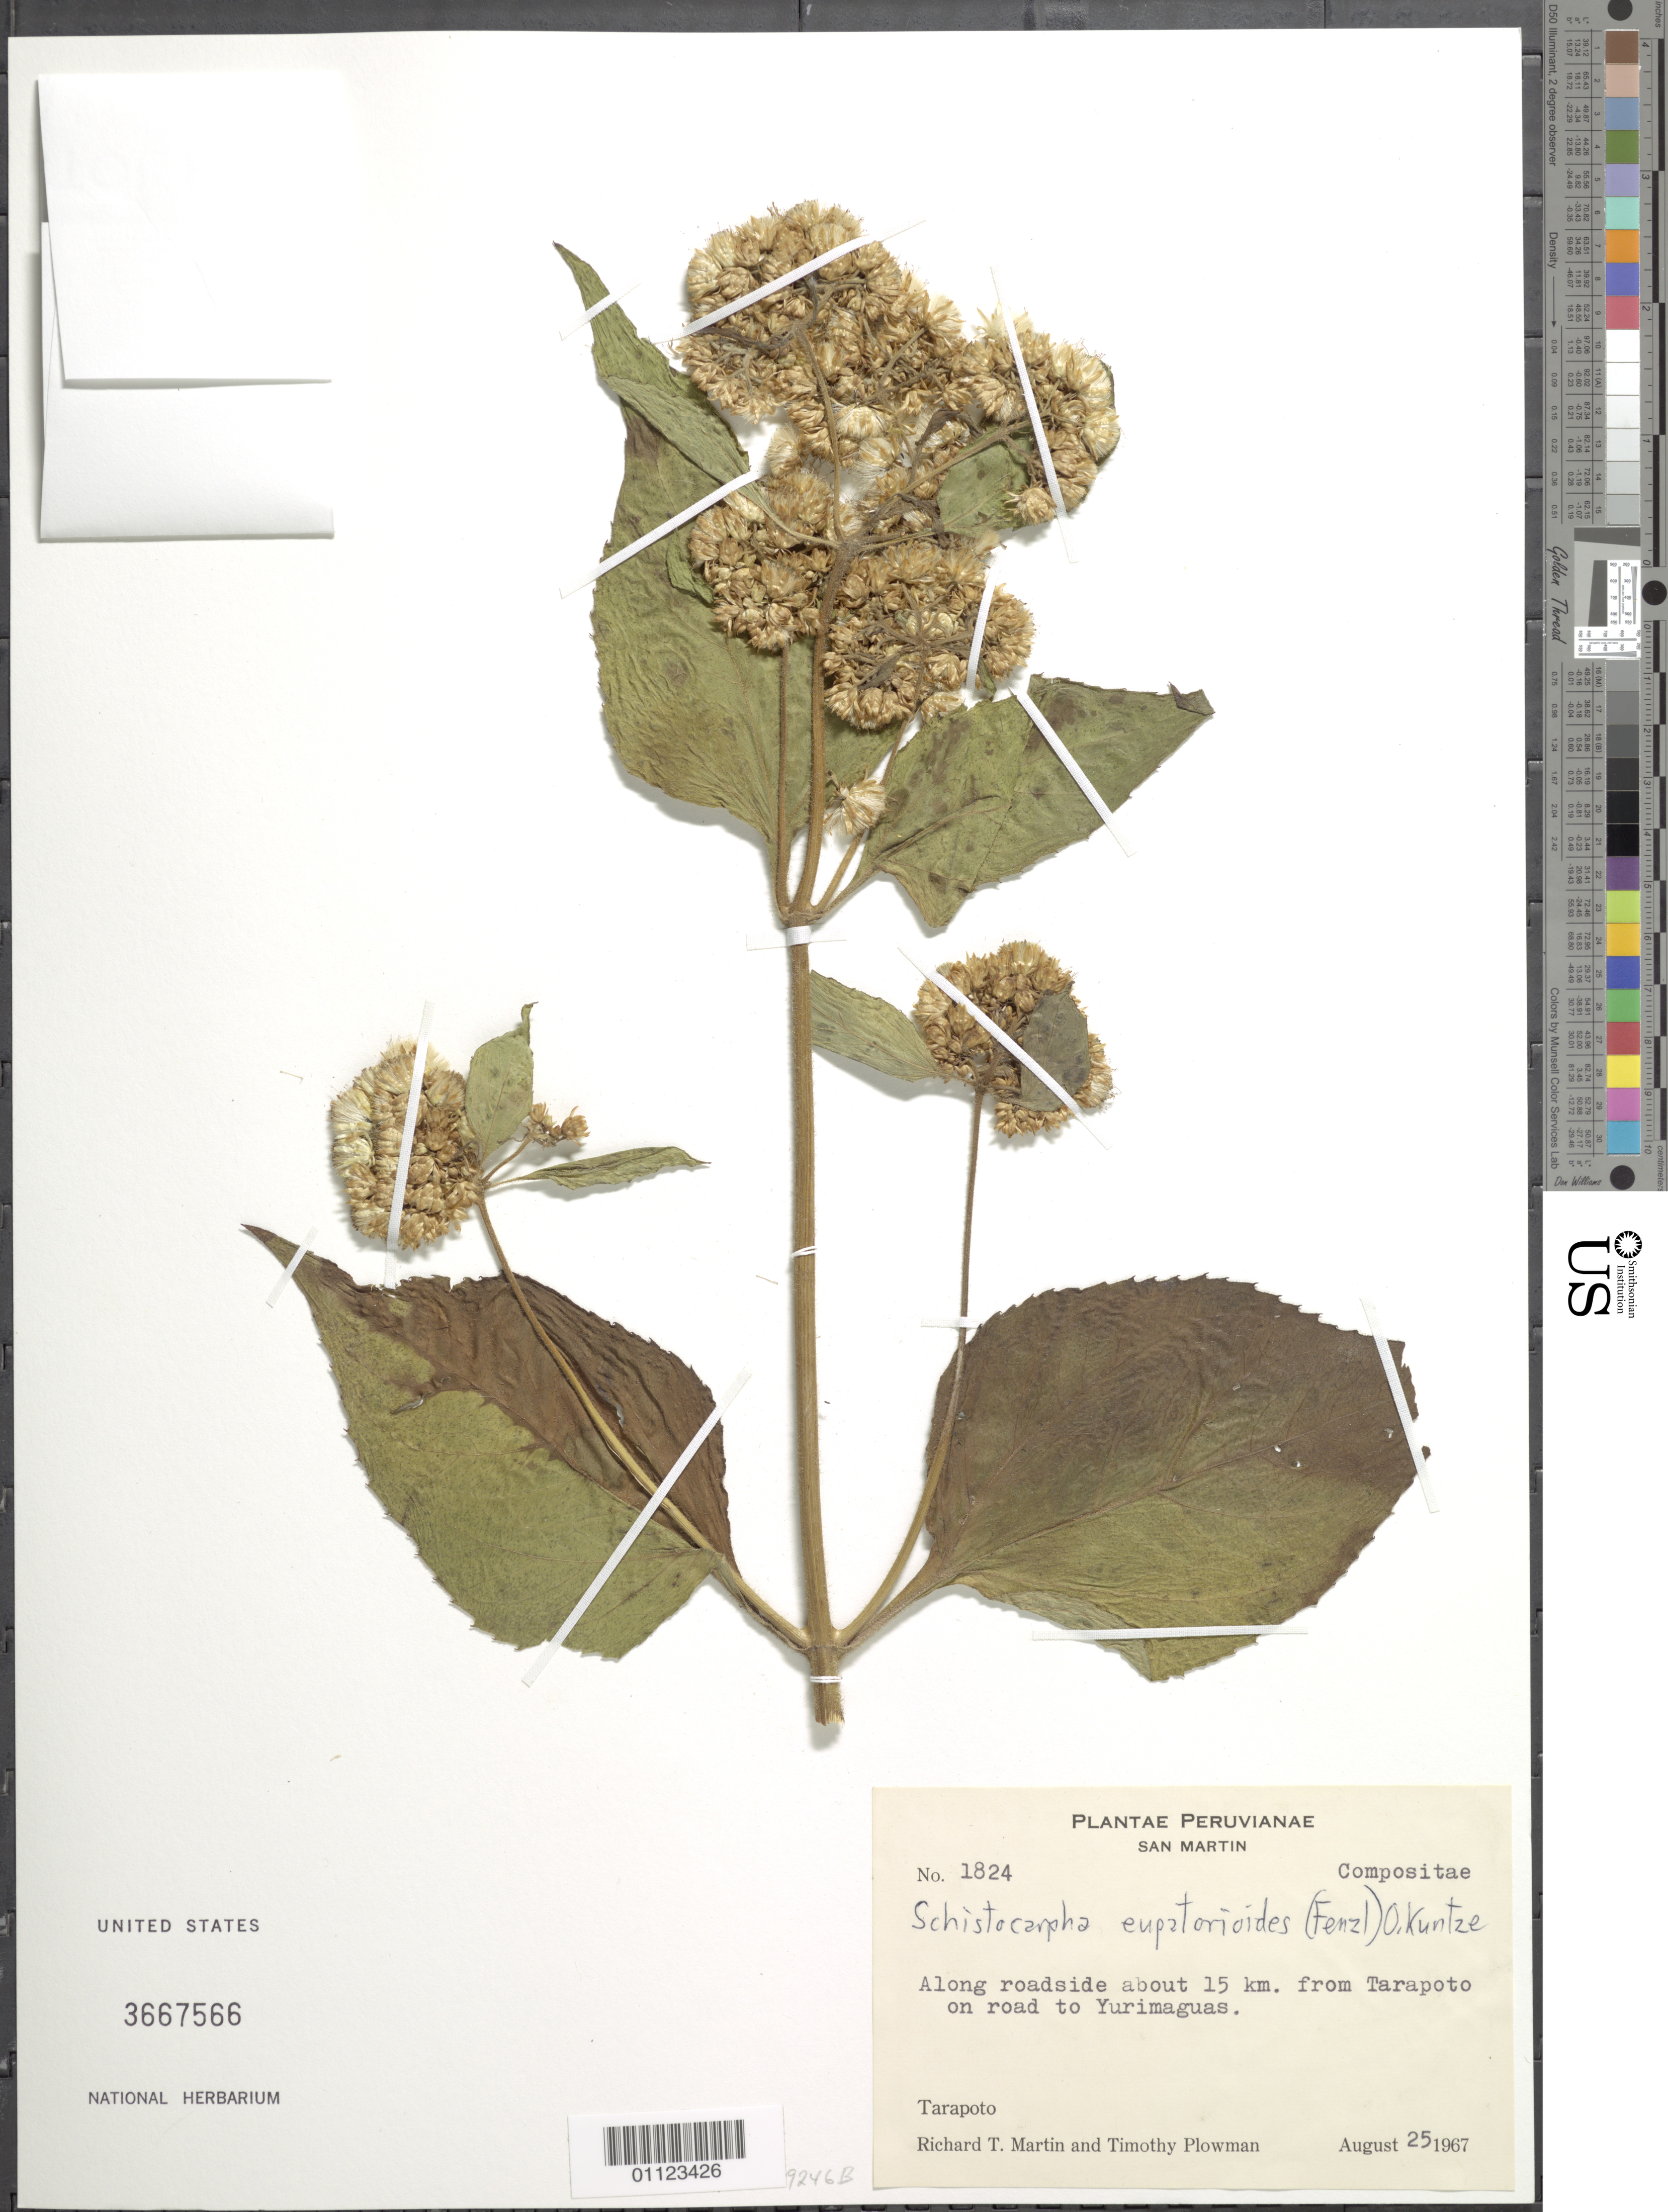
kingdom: Plantae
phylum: Tracheophyta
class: Magnoliopsida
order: Asterales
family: Asteraceae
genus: Schistocarpha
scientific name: Schistocarpha eupatorioides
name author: (Fenzl) Kuntze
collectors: R. T. Martin & T. Plowman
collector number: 1824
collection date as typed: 25 Aug 1967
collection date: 1967-08-25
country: Peru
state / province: San Martín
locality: Tarapoto, road to Yurimaguas, 15 km from Tarapoto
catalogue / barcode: US 3667566